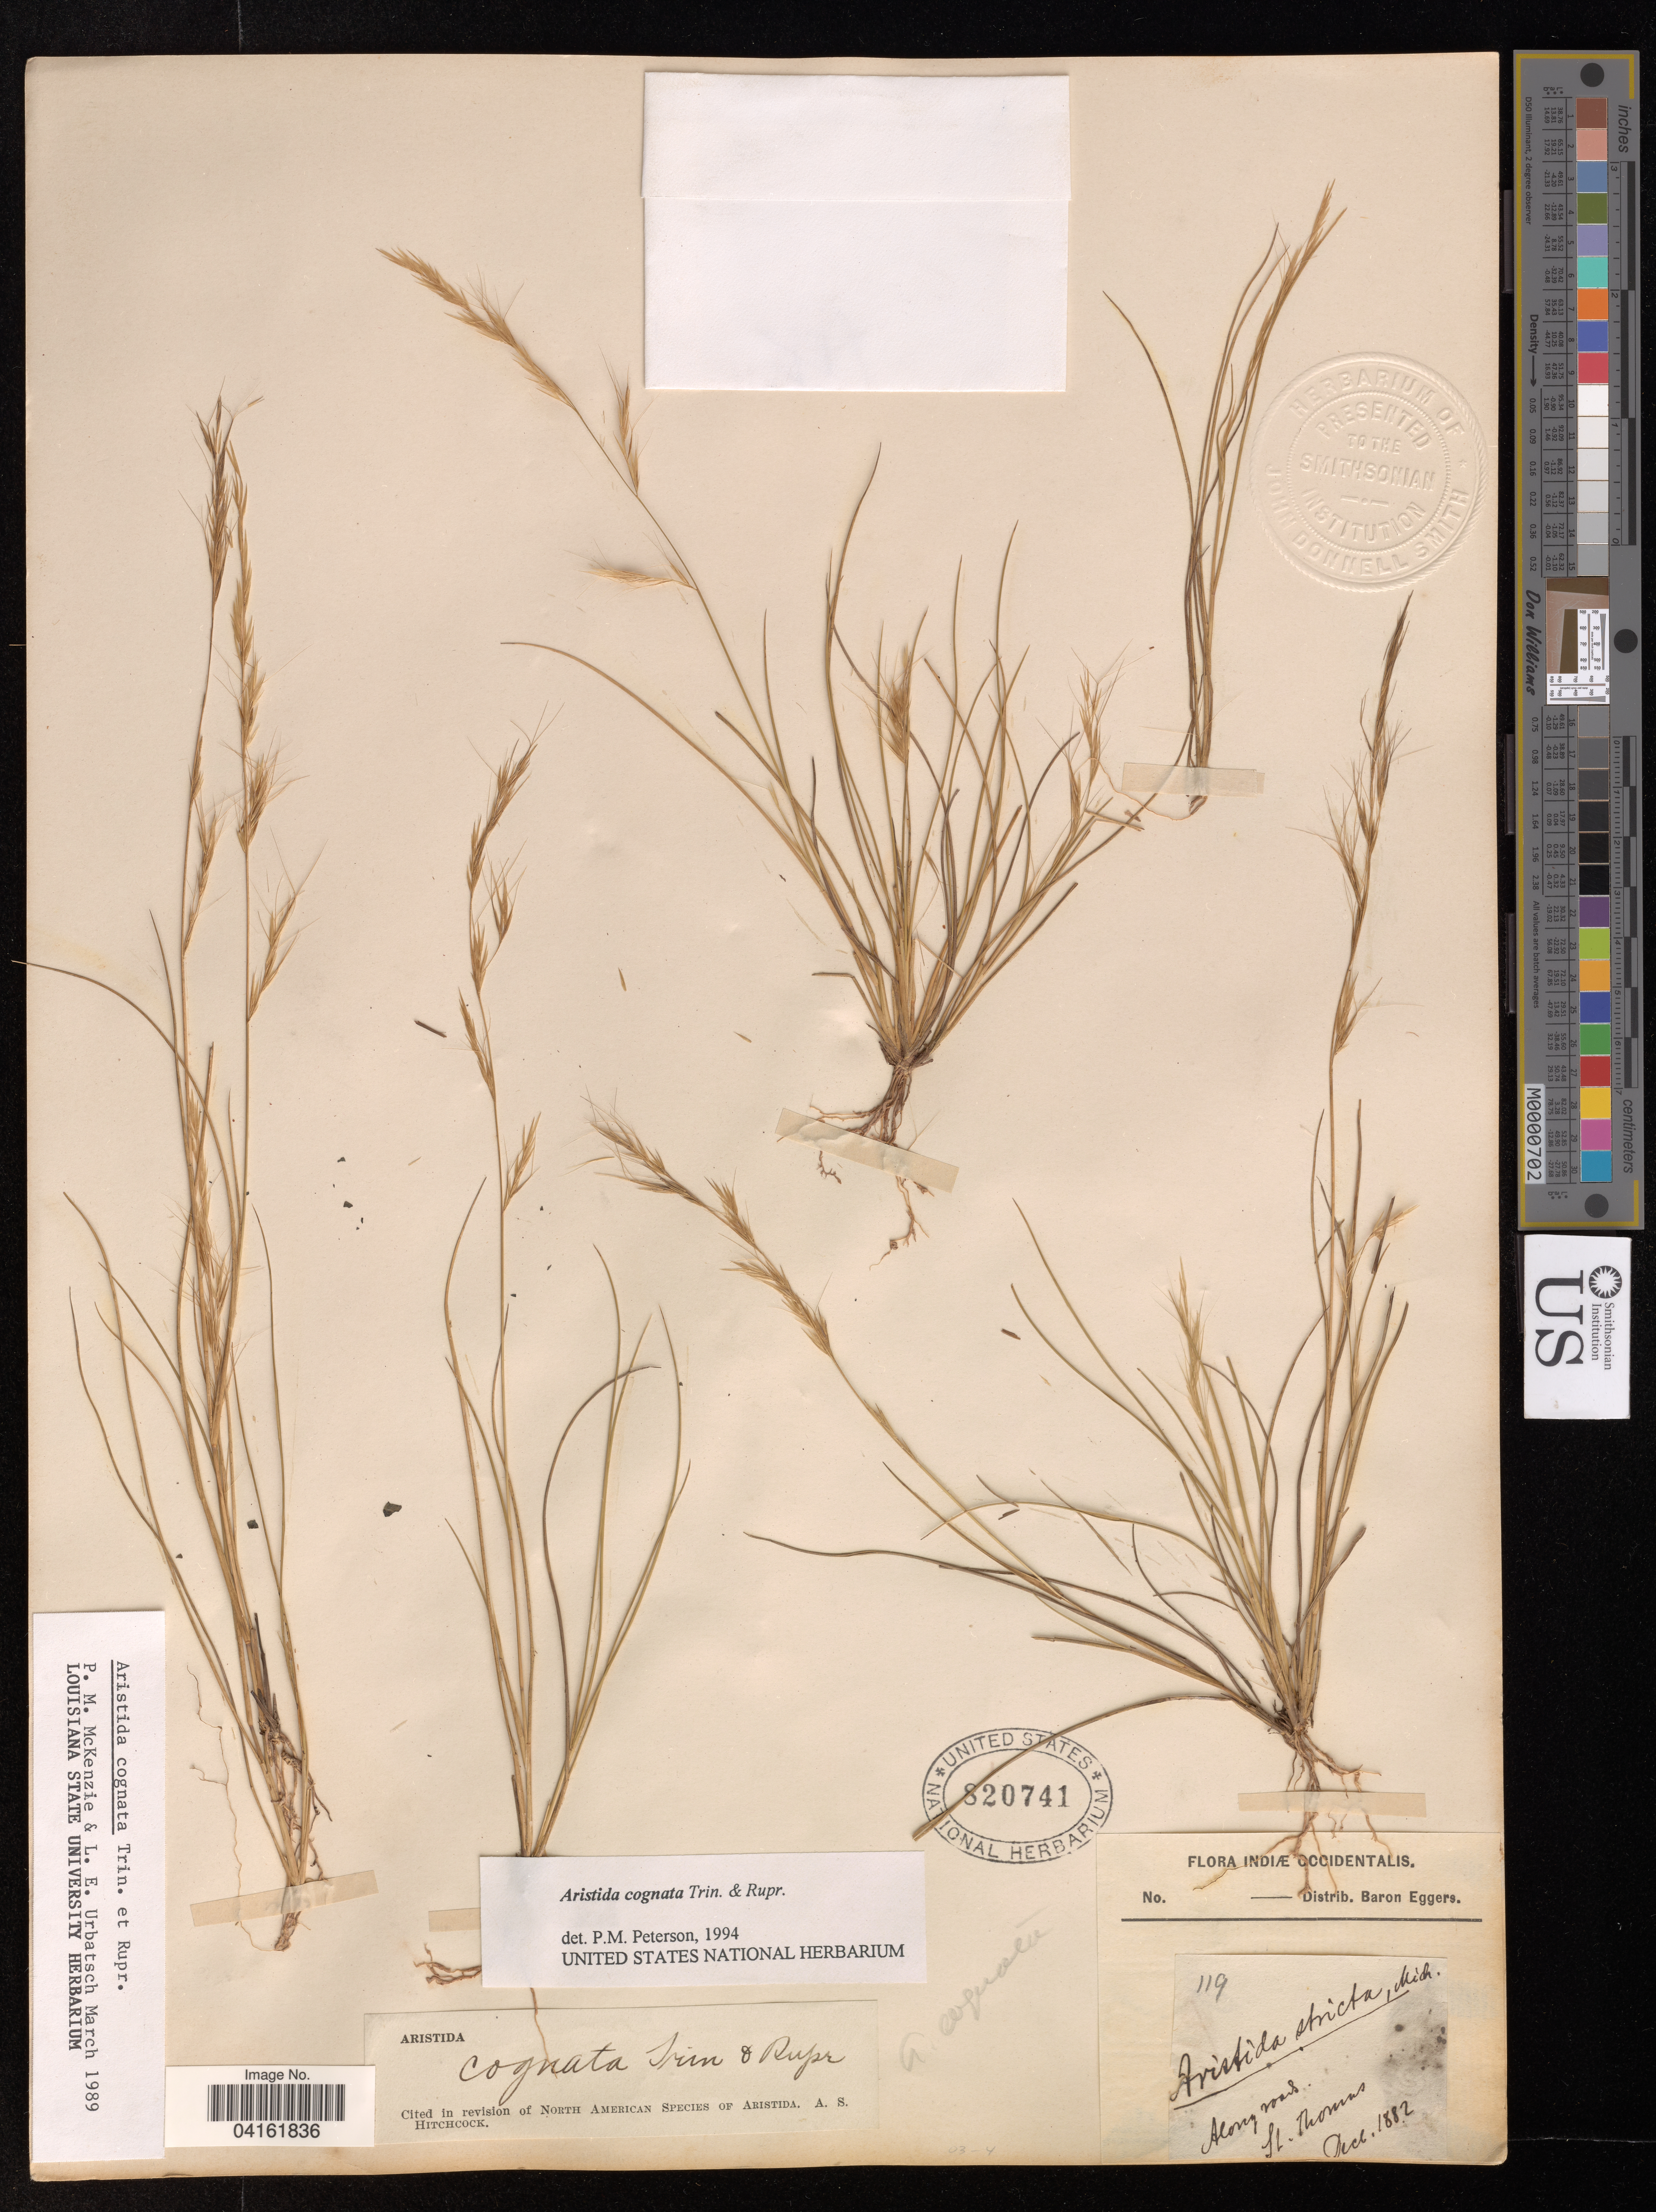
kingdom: Plantae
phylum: Tracheophyta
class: Liliopsida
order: Poales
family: Poaceae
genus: Aristida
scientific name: Aristida cognata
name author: Trin. & Rupr.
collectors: B. Eggers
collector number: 119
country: India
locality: Along road.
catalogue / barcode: US 820741